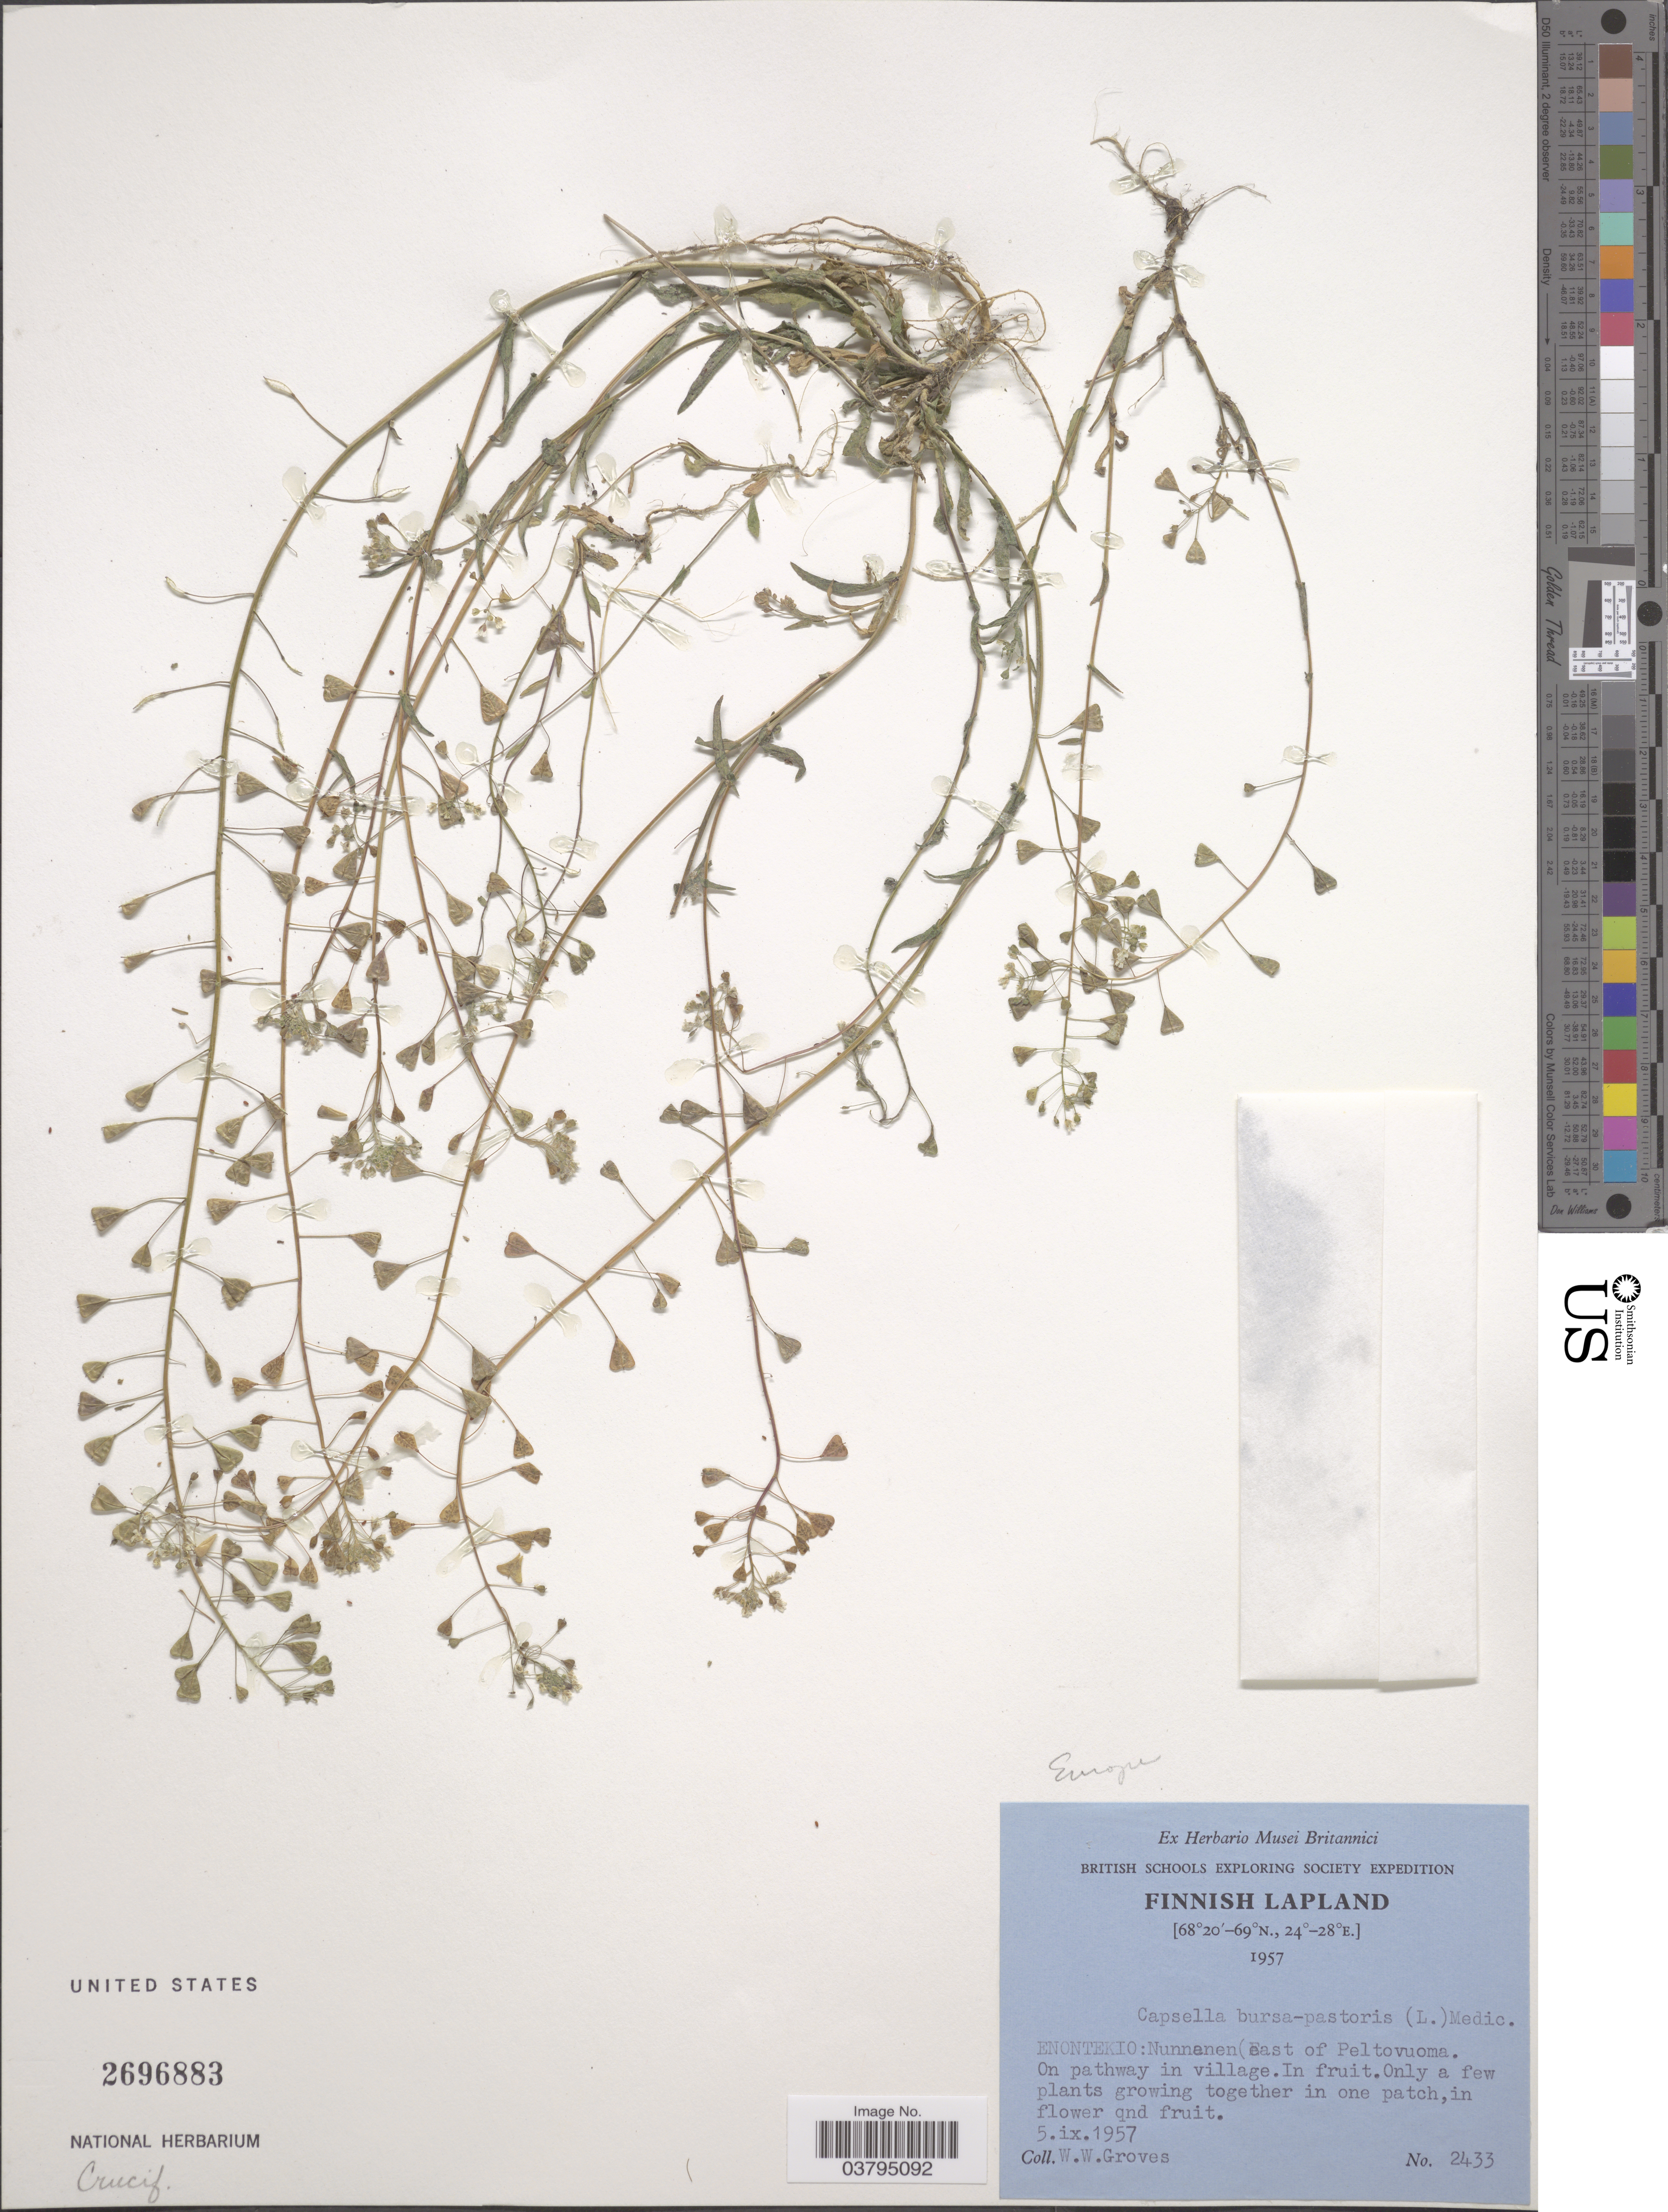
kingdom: Plantae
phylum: Tracheophyta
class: Magnoliopsida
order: Brassicales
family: Brassicaceae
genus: Capsella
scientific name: Capsella bursa-pastoris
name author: (L.) Medik.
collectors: W. Groves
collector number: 2433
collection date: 1957-09-05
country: Finland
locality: Finnish Lapland. Enontekio: Nunnanen ( east of Peltovuoma. On pathway in village.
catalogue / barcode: US 2696883